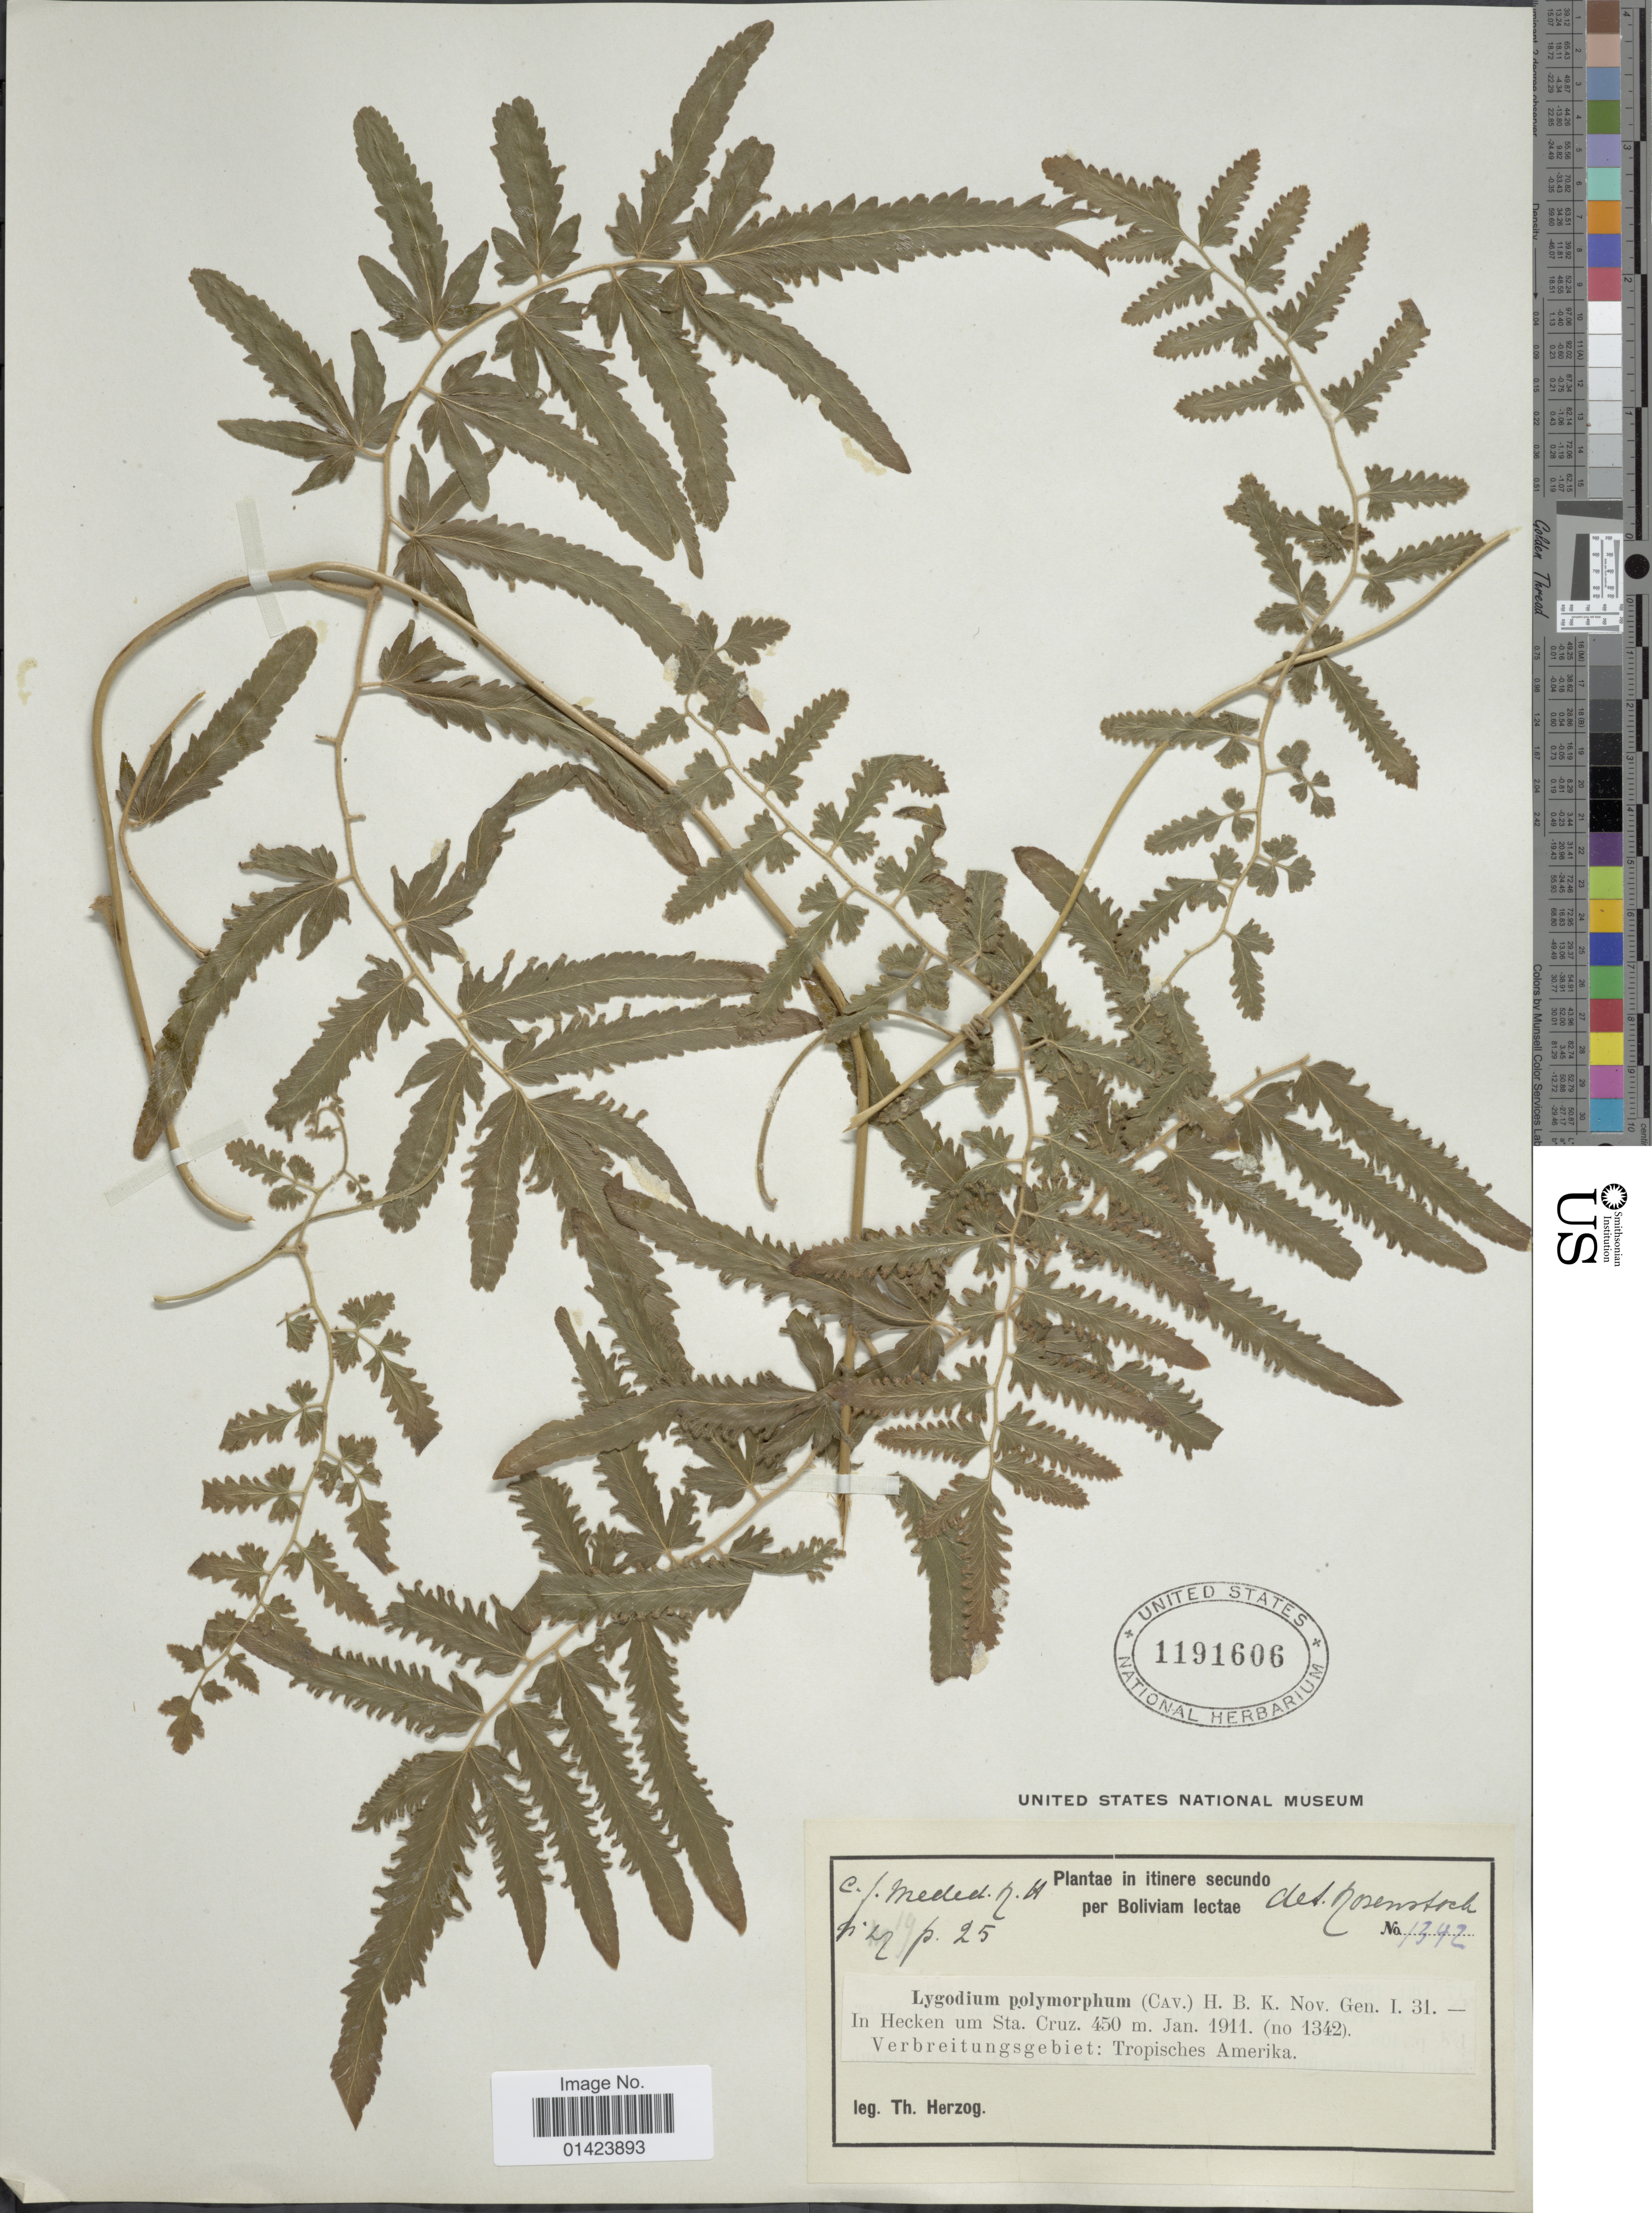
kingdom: Plantae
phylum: Tracheophyta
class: Polypodiopsida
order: Schizaeales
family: Lygodiaceae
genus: Lygodium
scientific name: Lygodium venustum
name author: Sw.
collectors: T. K. J. Herzog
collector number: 1342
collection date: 1911-11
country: Bolivia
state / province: Santa Cruz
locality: Plantae in itinere secundo per Boliviam lectae, verbreitungsgebiet: Tropisches Amerika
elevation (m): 450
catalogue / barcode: US 1191606